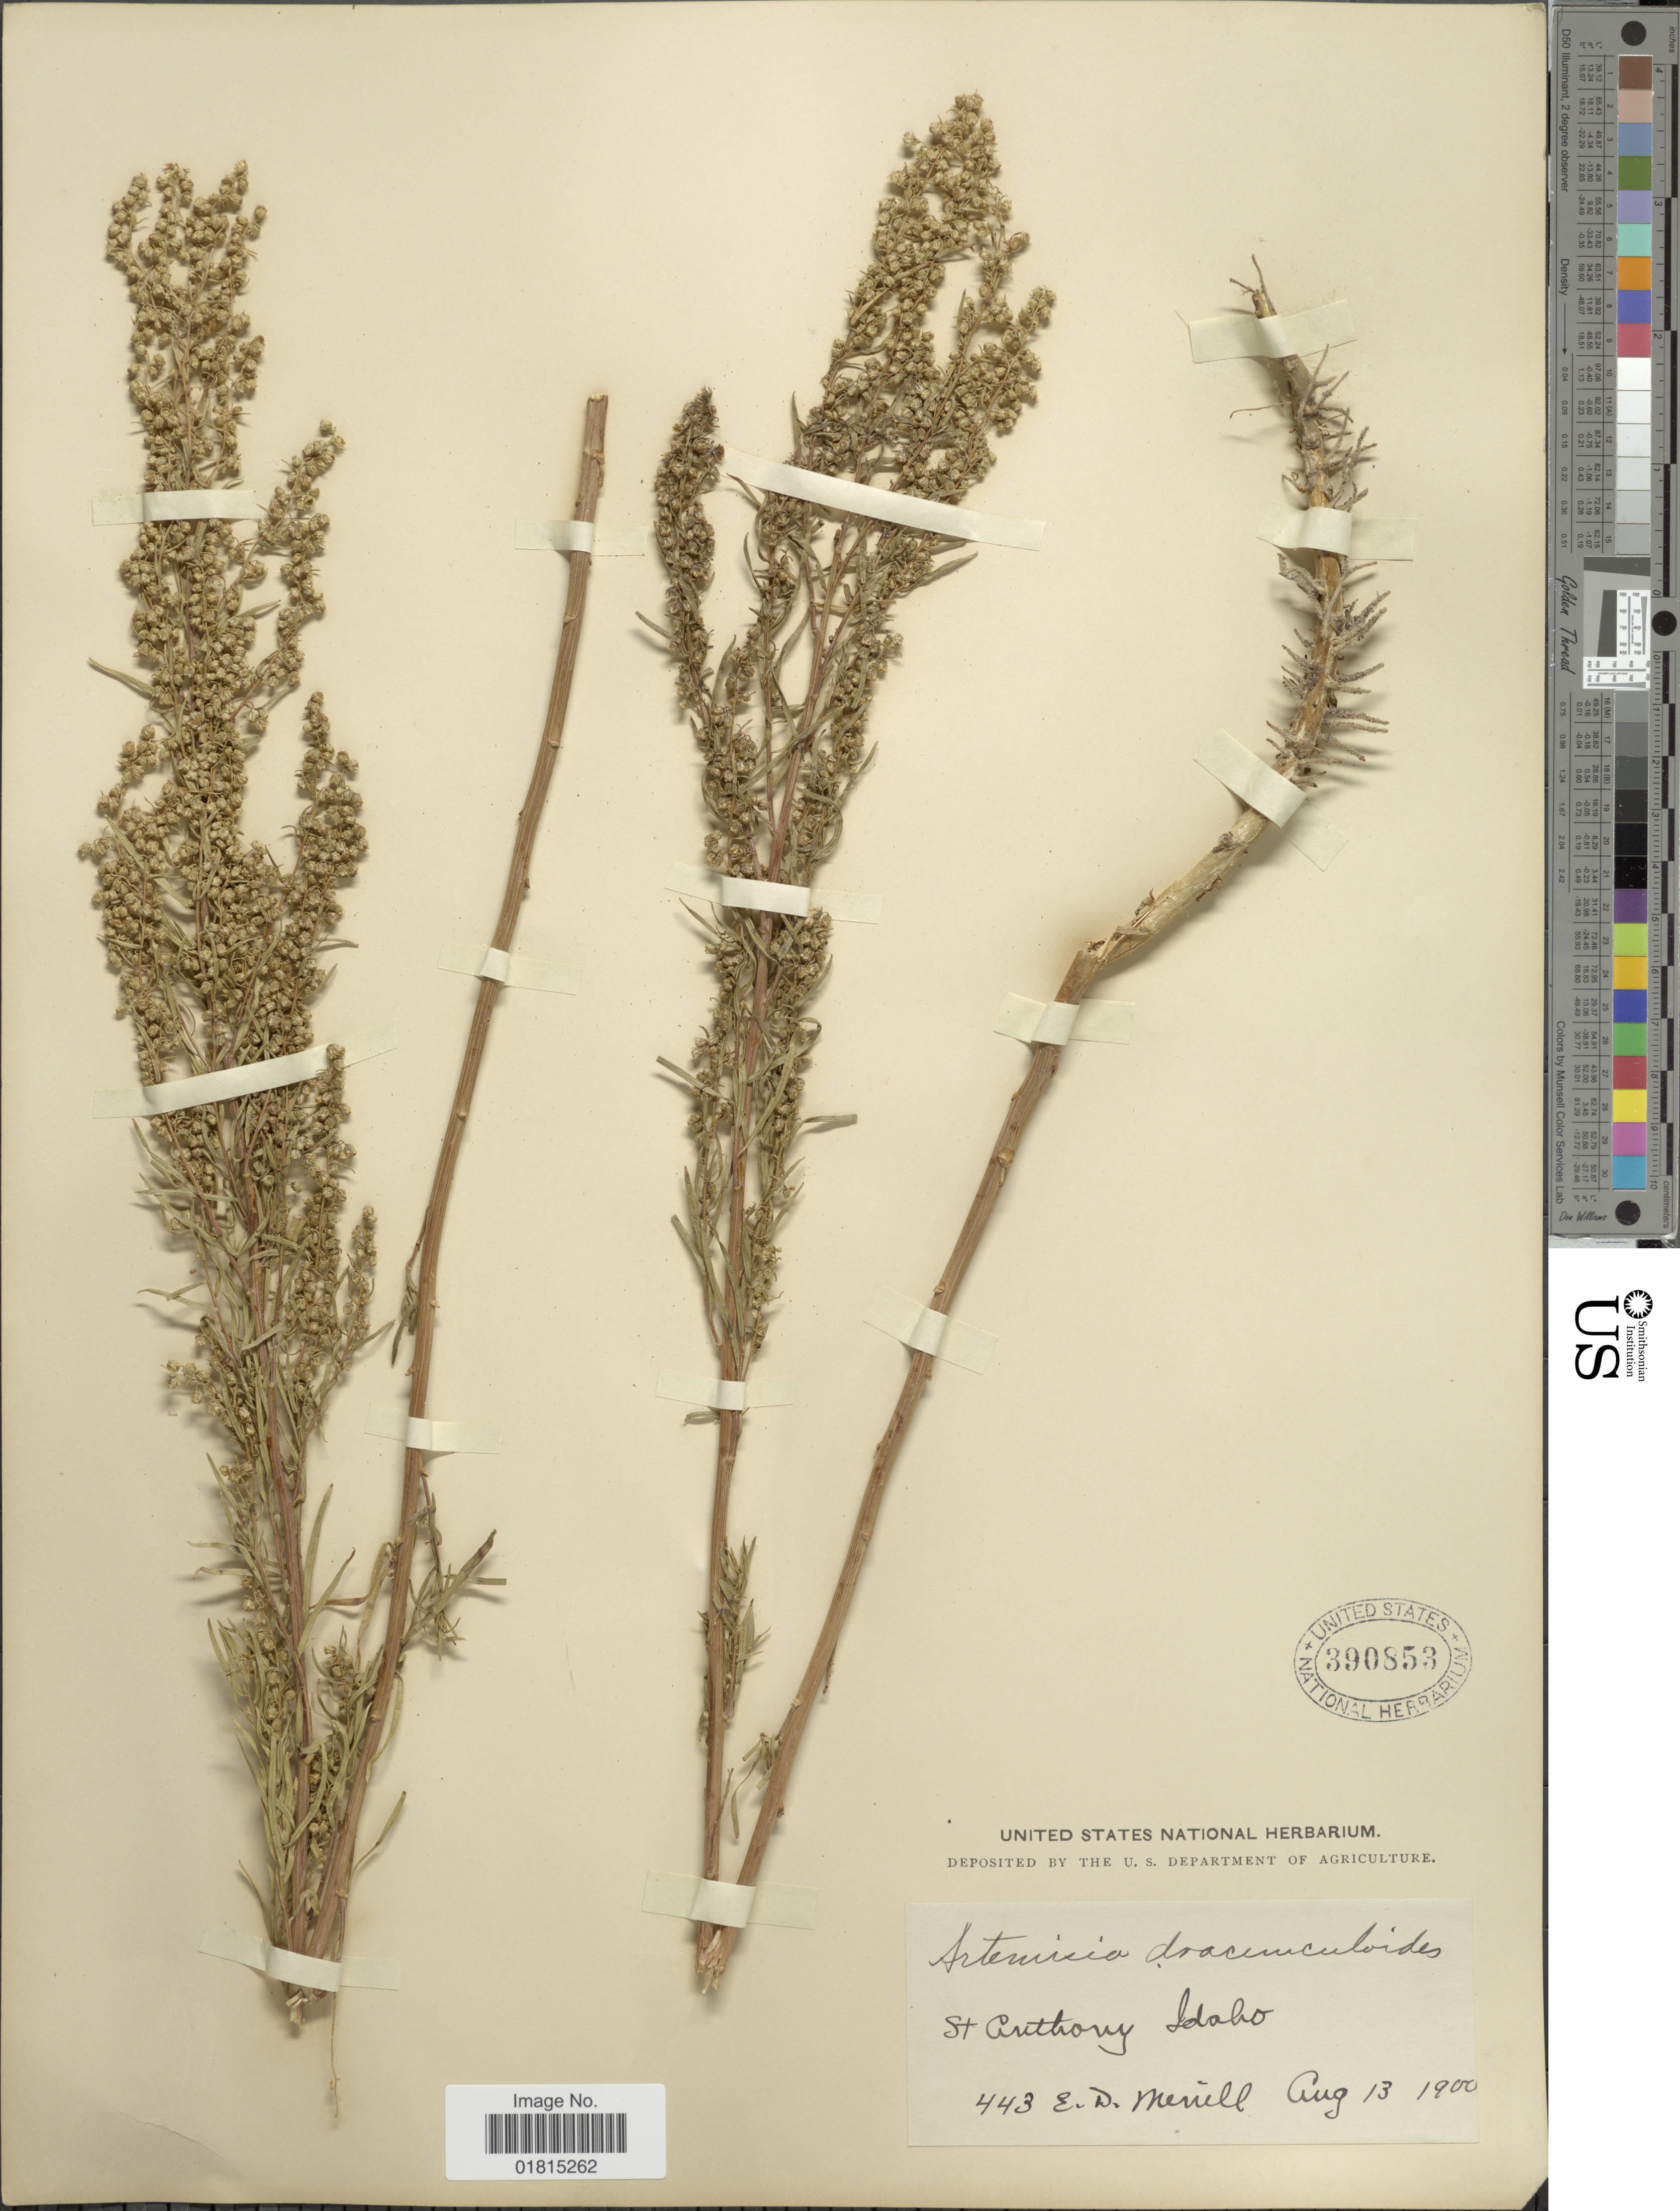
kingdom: Plantae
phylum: Tracheophyta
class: Magnoliopsida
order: Asterales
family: Asteraceae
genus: Artemisia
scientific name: Artemisia dracunculoides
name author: Pursh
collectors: E. D. Merrill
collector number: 443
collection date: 1900-08-13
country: United States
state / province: Idaho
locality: St. Anthony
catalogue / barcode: US 390853